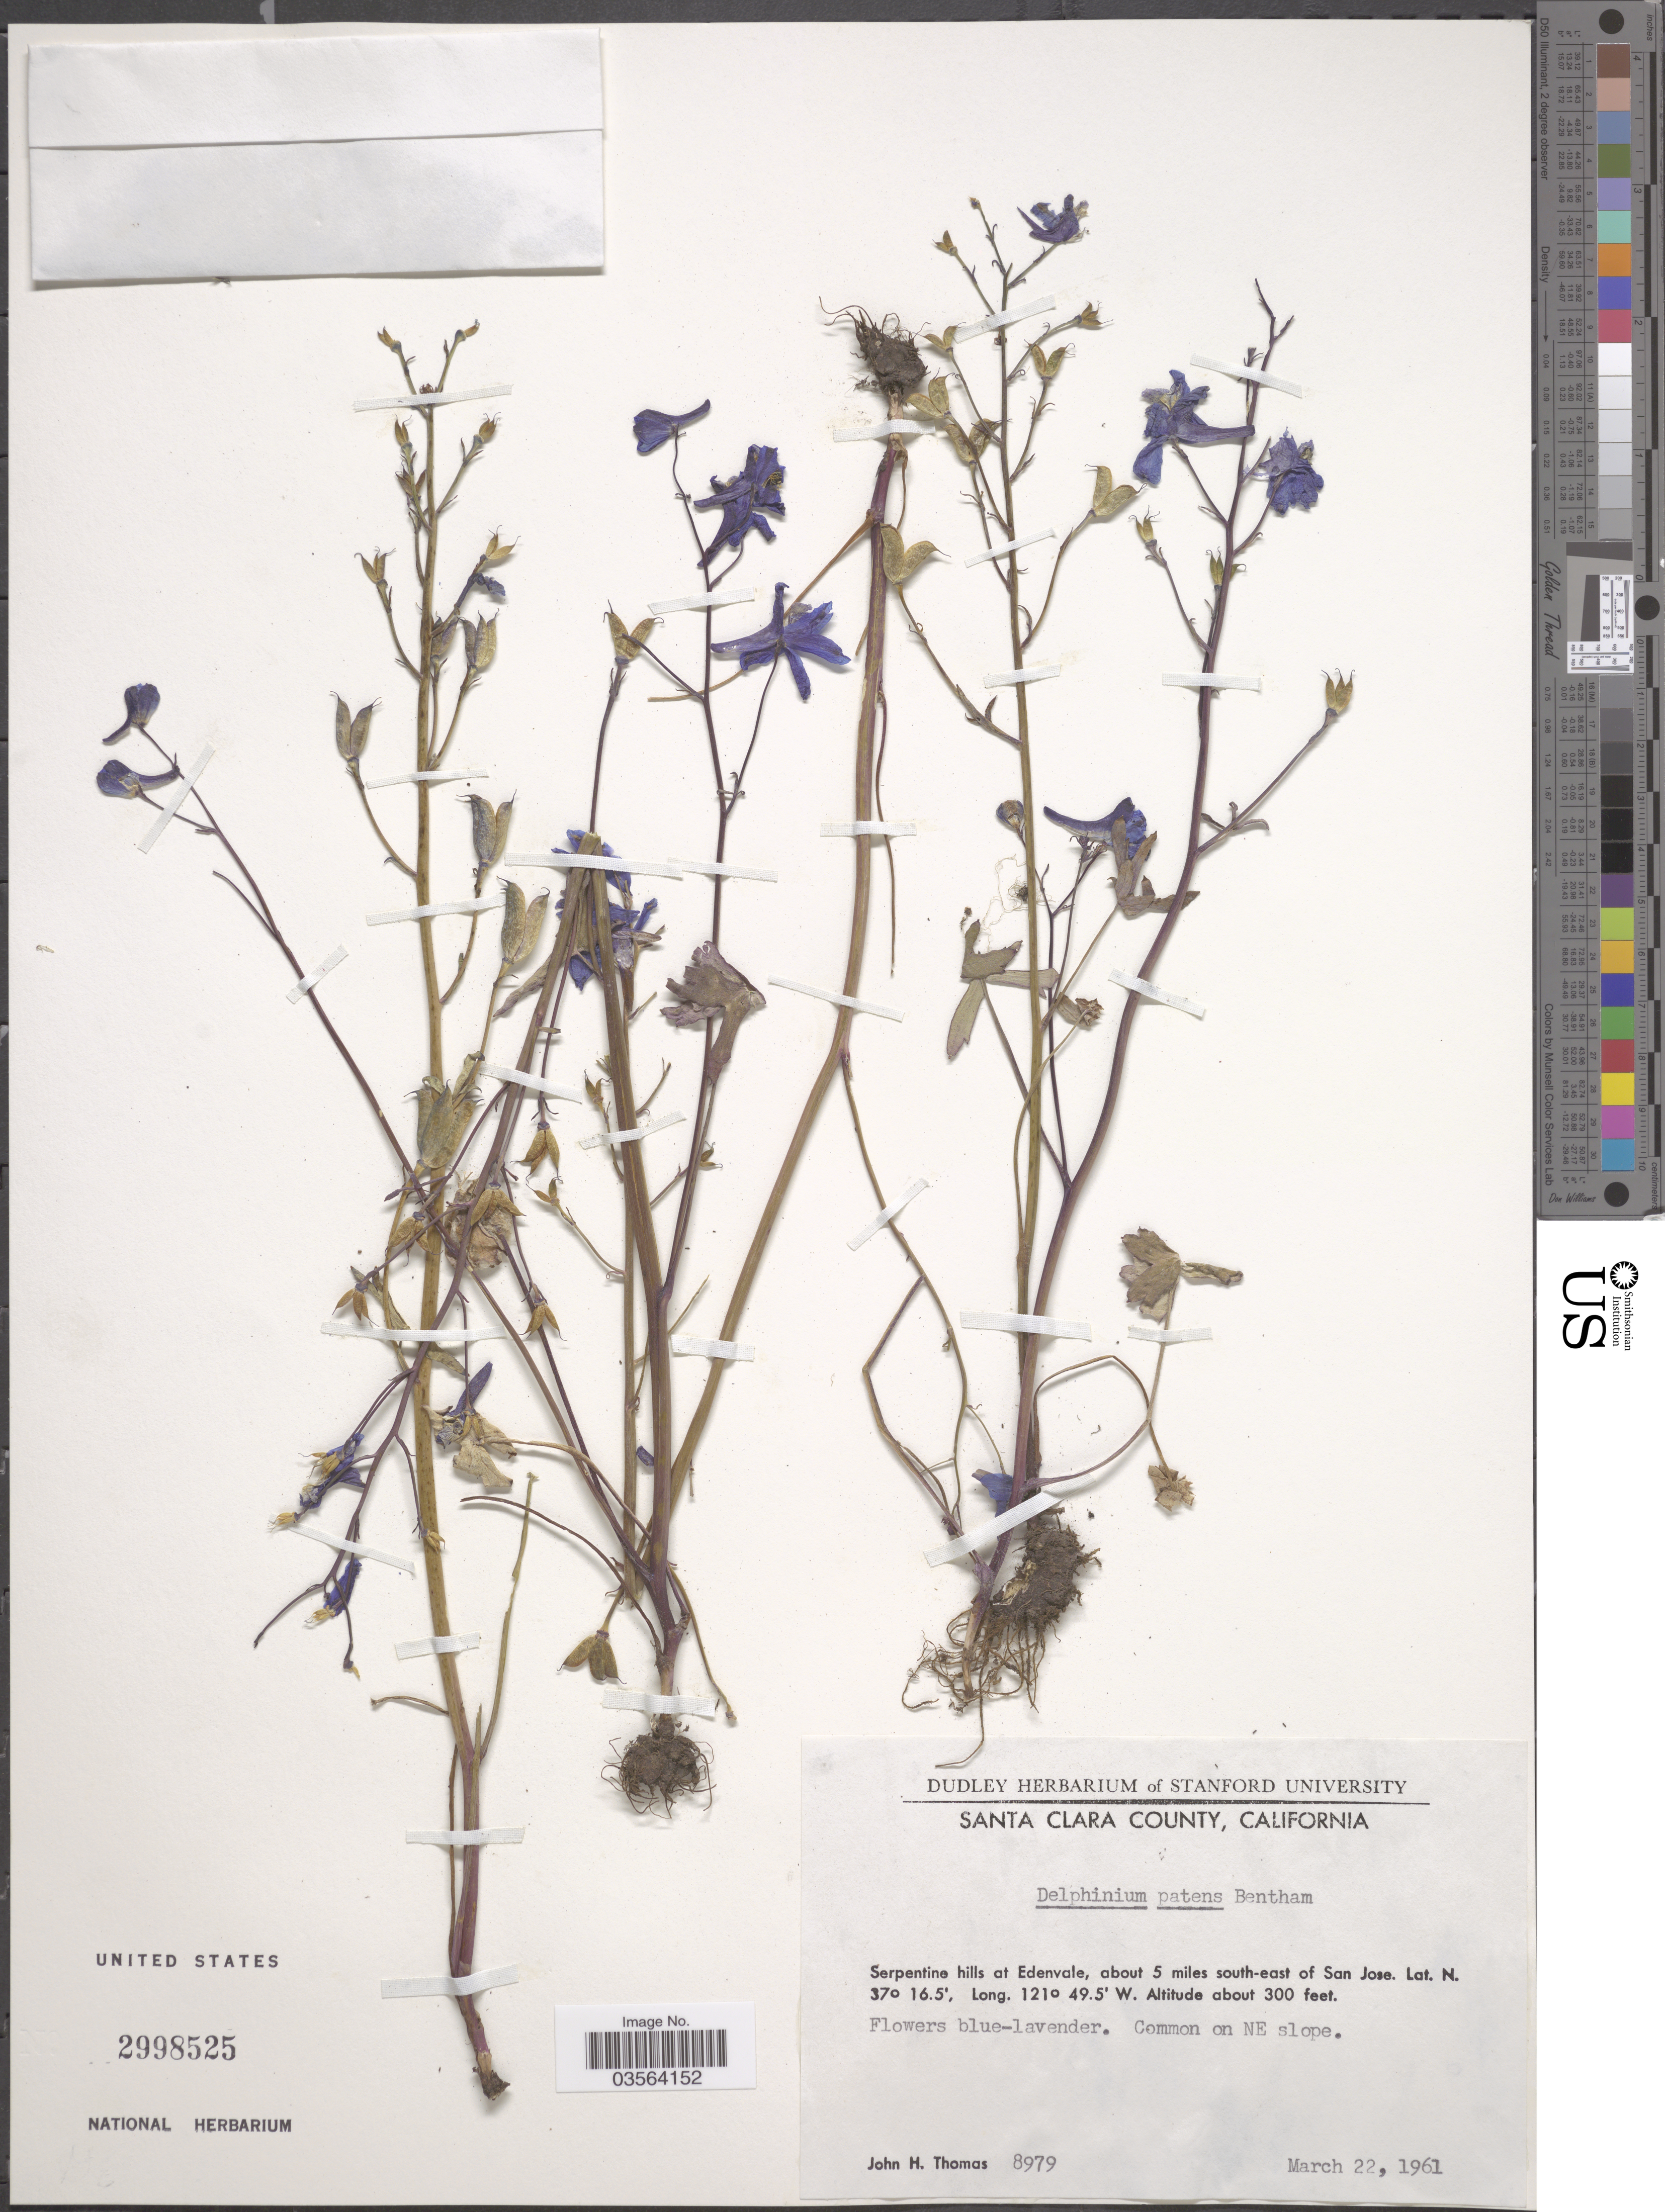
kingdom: Plantae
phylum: Tracheophyta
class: Magnoliopsida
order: Ranunculales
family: Ranunculaceae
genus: Delphinium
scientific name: Delphinium patens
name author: Benth.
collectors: J. H. Thomas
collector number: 8979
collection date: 1961-03-22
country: United States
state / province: California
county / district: Santa Clara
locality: Santa Clara County. Serpentine hills at Edenvale, about 5 miles south-east of San Jose.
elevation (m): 91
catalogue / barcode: US 2998525